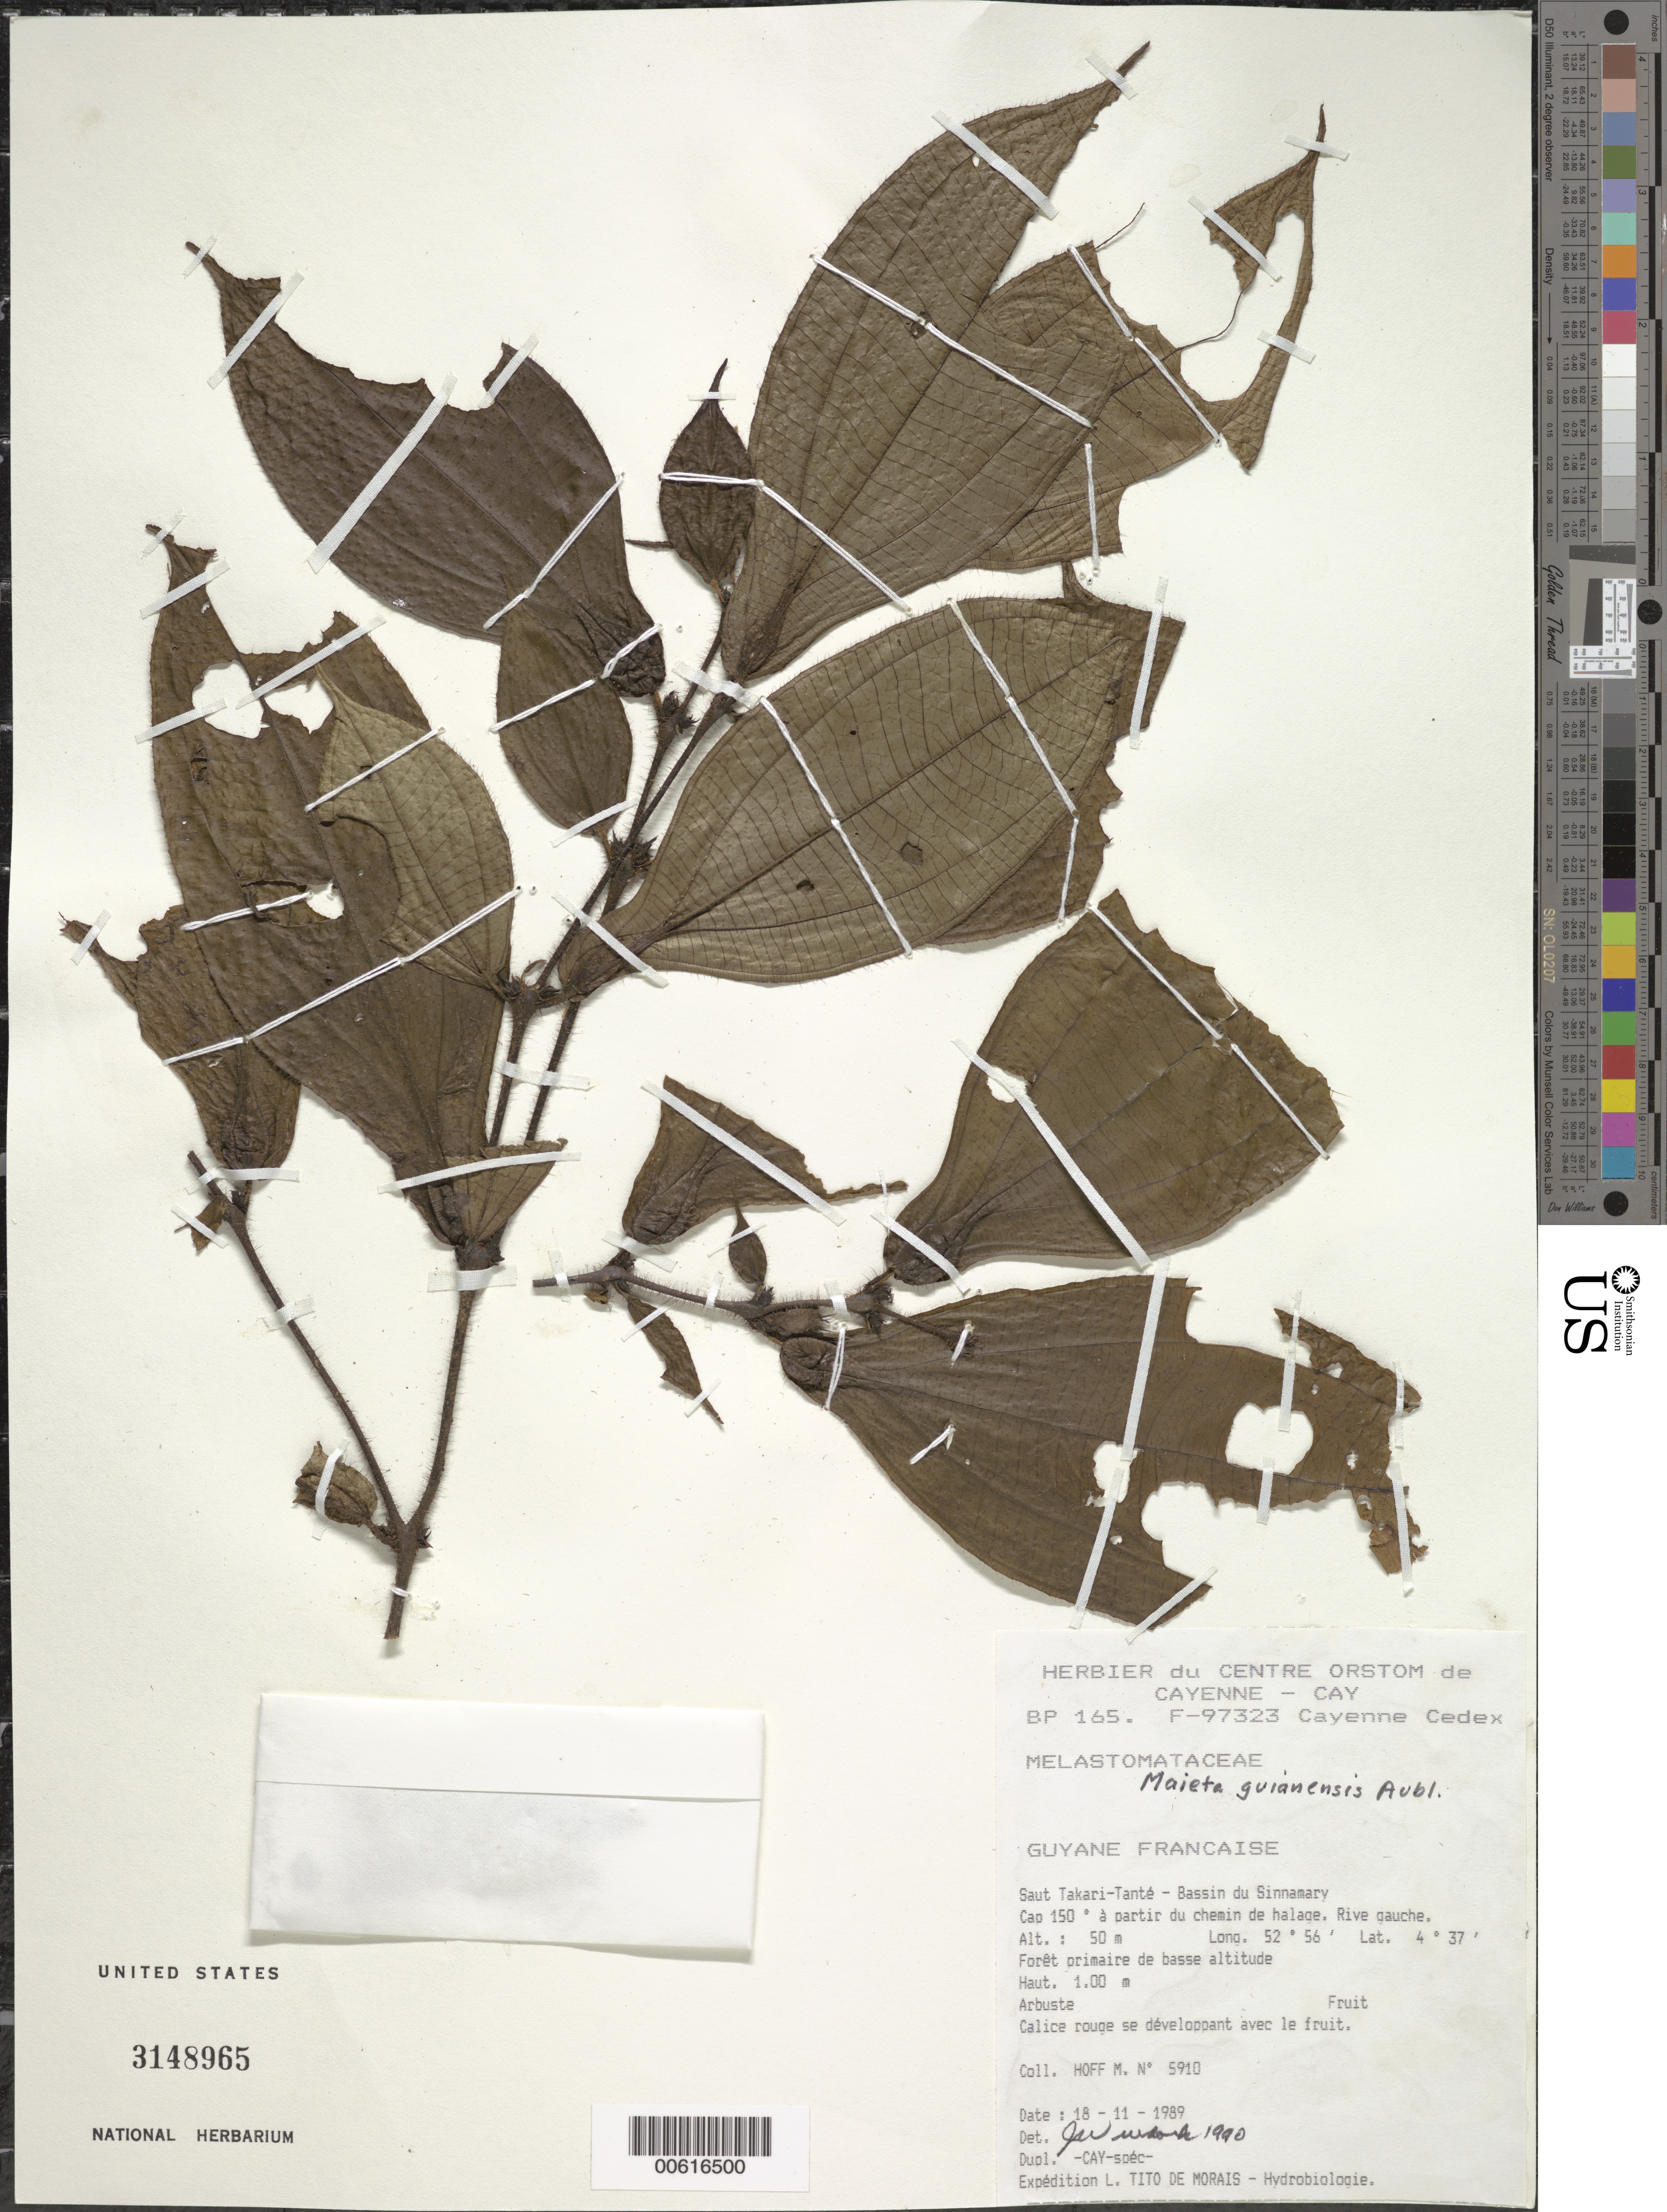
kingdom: Plantae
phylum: Tracheophyta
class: Magnoliopsida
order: Myrtales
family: Melastomataceae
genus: Maieta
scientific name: Maieta guianensis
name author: Aubl.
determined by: Wurdack, John J., (US), US (UNITED STATES)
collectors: M. Hoff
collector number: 5910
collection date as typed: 18-Nov-89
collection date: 1989-11-18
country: French Guiana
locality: Saut Takari-Tanté, Bassin du Sinnamary. Da[ 150º a partir du chemin de halage, rive gauche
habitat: Foret primaire de basse altitude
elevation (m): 50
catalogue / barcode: US 3148965